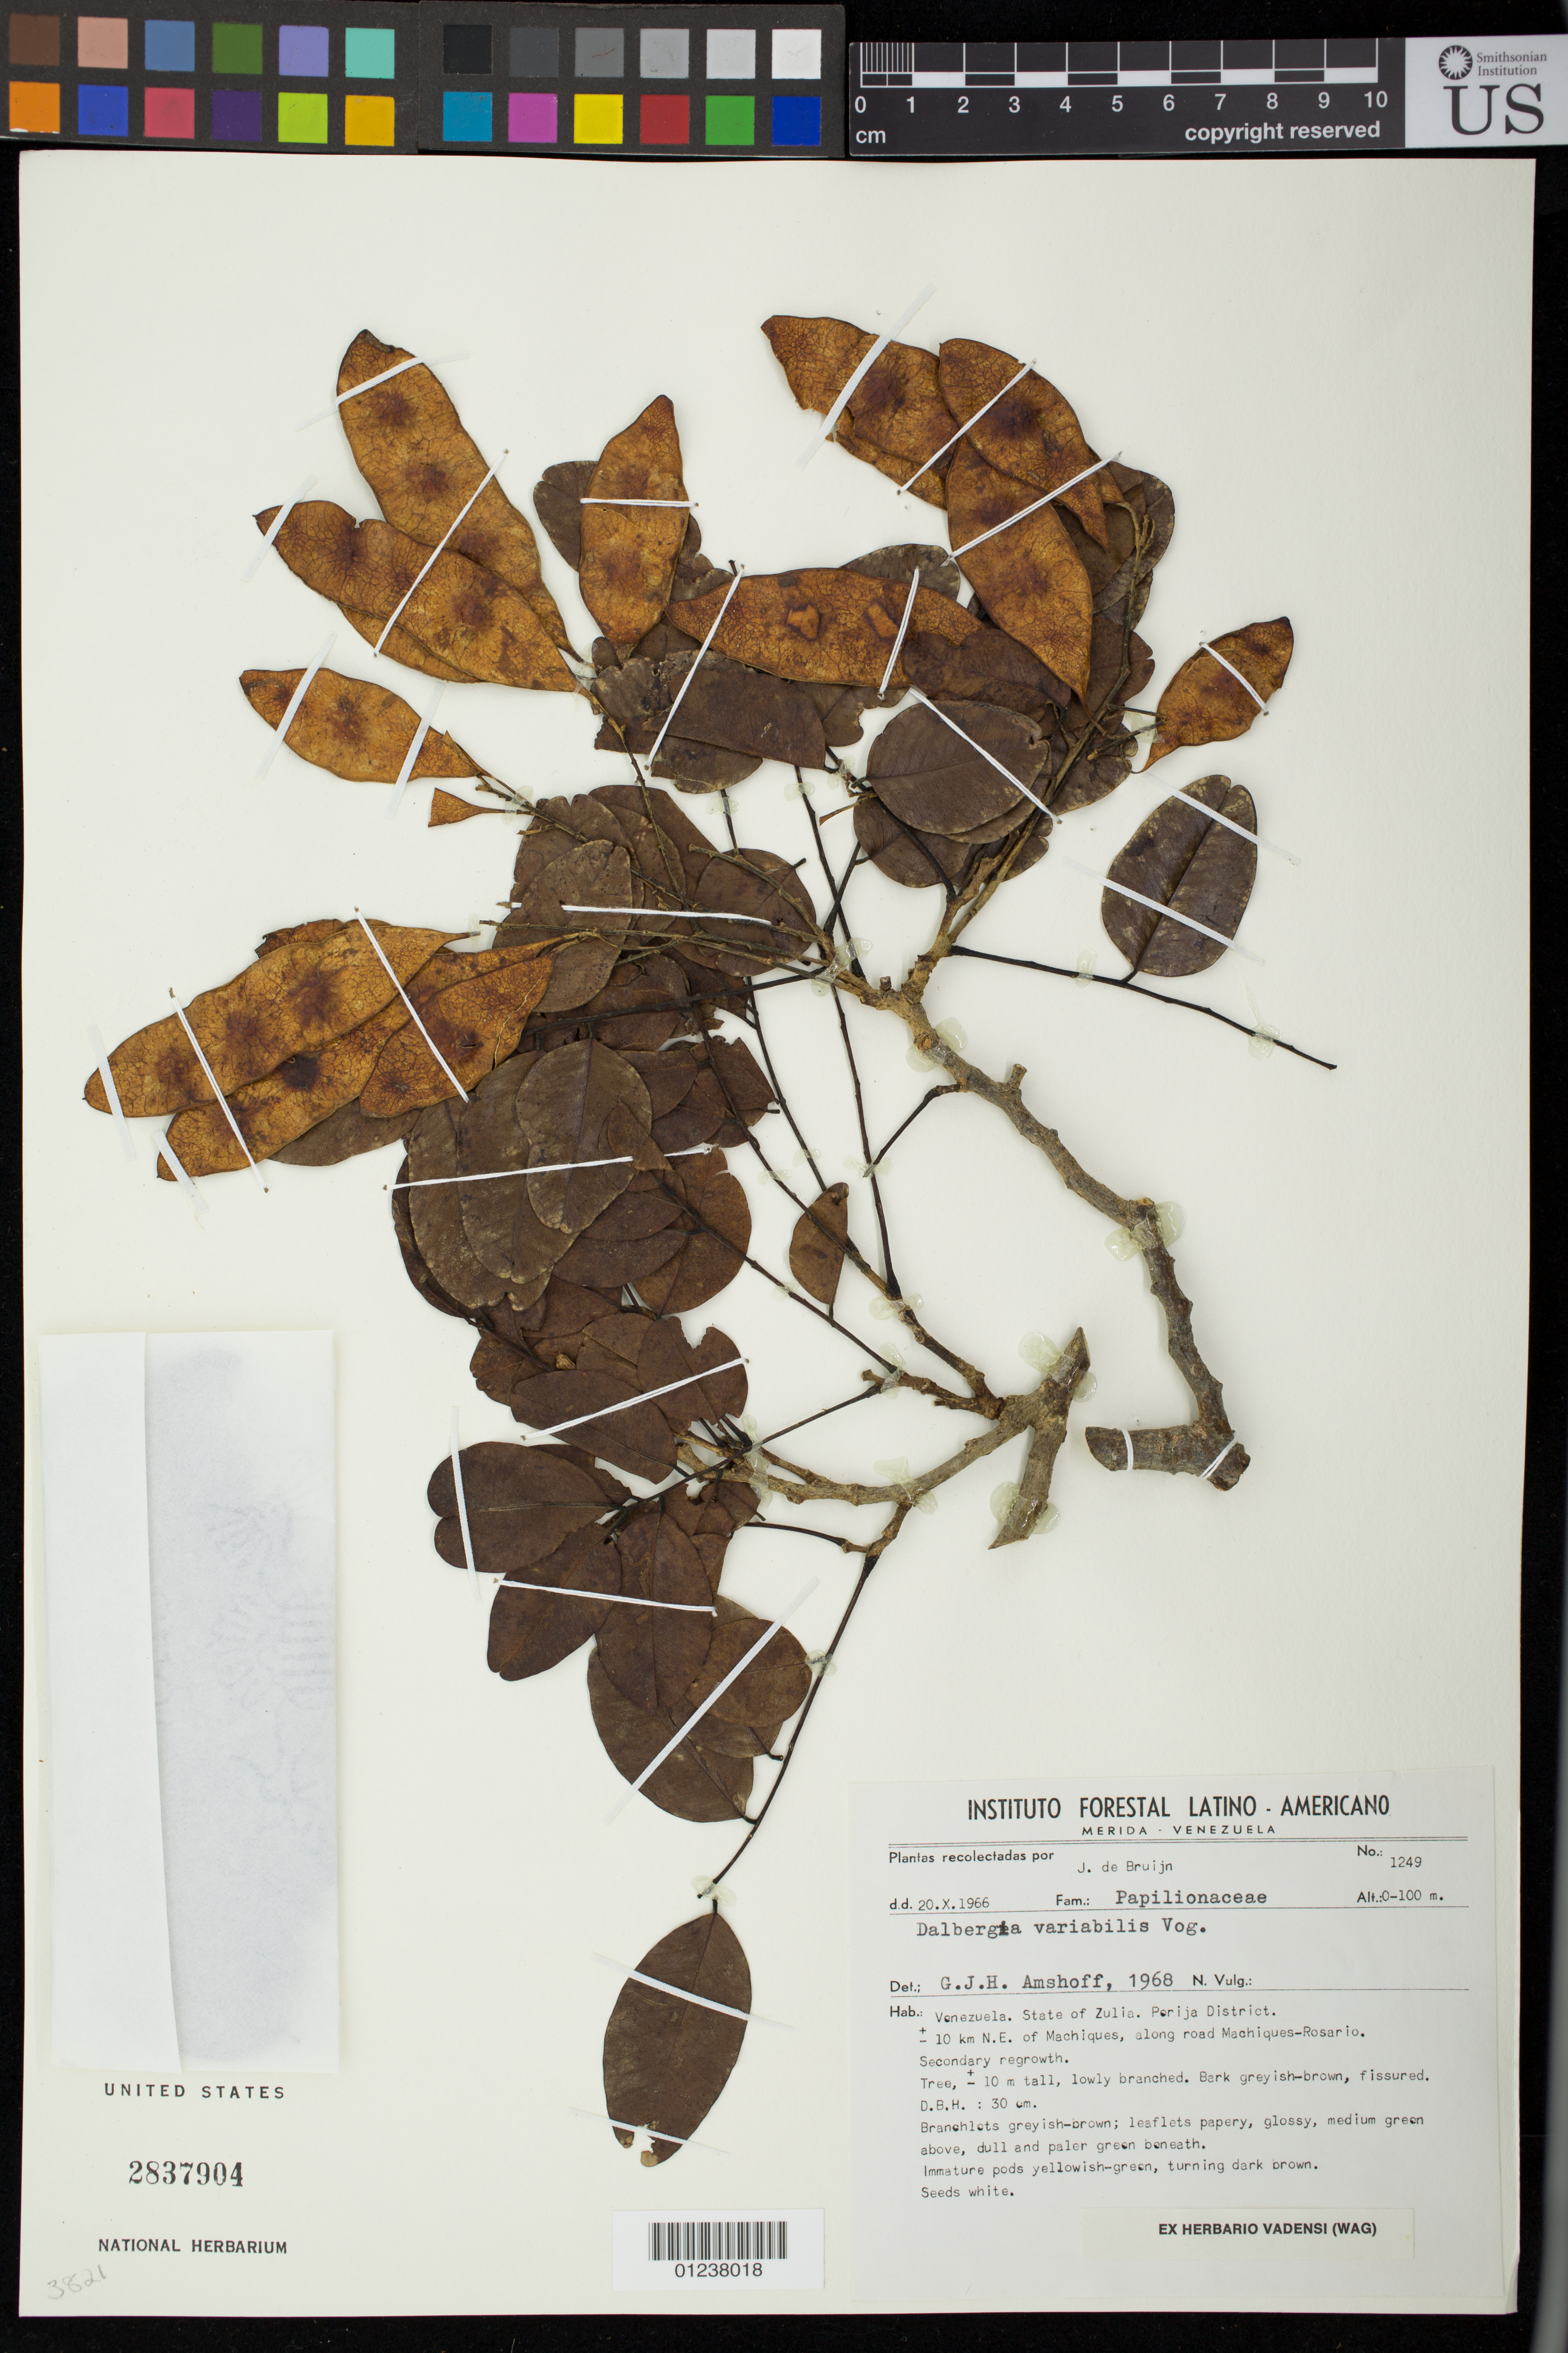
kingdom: Plantae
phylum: Tracheophyta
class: Magnoliopsida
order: Fabales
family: Fabaceae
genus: Dalbergia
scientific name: Dalbergia frutescens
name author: (Vell.) Britton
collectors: J. Bruijn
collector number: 1249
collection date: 1966-10-20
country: Venezuela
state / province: Zulia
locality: Perija District. 10 km N.E. of Machiques, along road Machiques-Rosario.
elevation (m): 0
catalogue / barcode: US 2837904